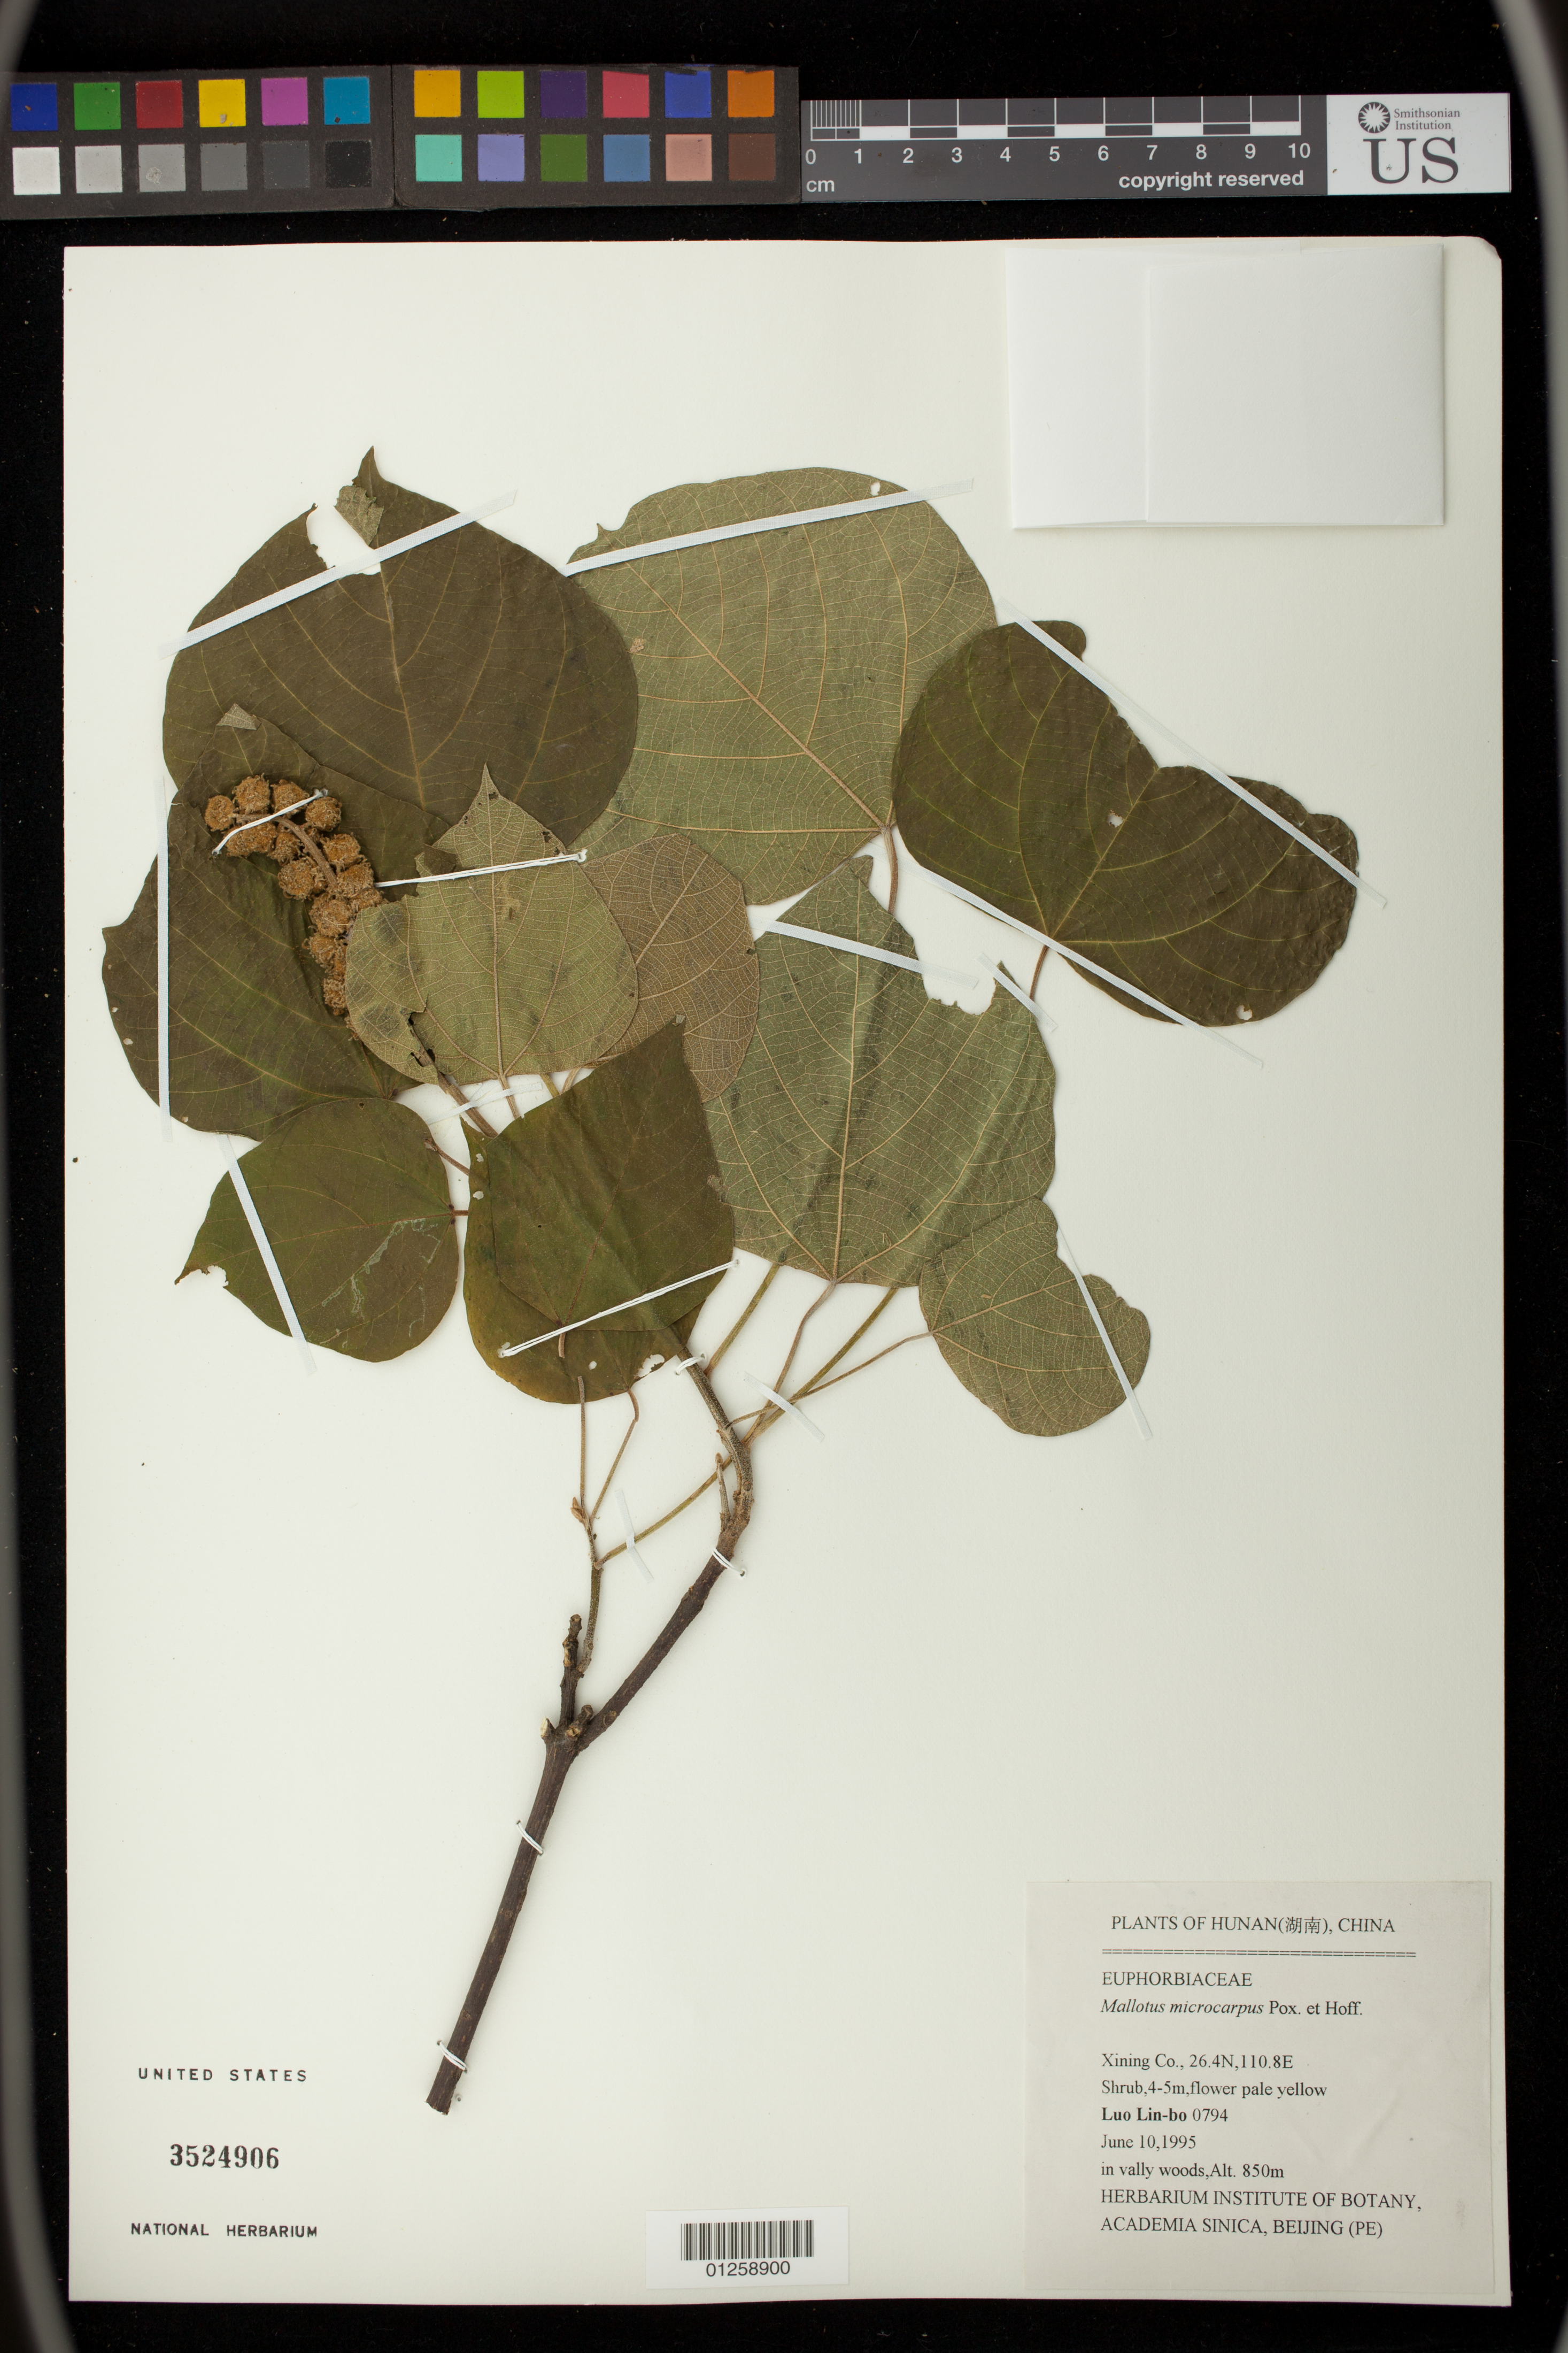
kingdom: Plantae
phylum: Tracheophyta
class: Magnoliopsida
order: Malpighiales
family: Euphorbiaceae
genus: Mallotus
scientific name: Mallotus microcarpus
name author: Pax & K. Hoffm.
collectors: L. Lin-bo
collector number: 0794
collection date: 1995-06-10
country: China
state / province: Qinghai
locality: Xining Co.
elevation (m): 850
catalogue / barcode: US 3524906